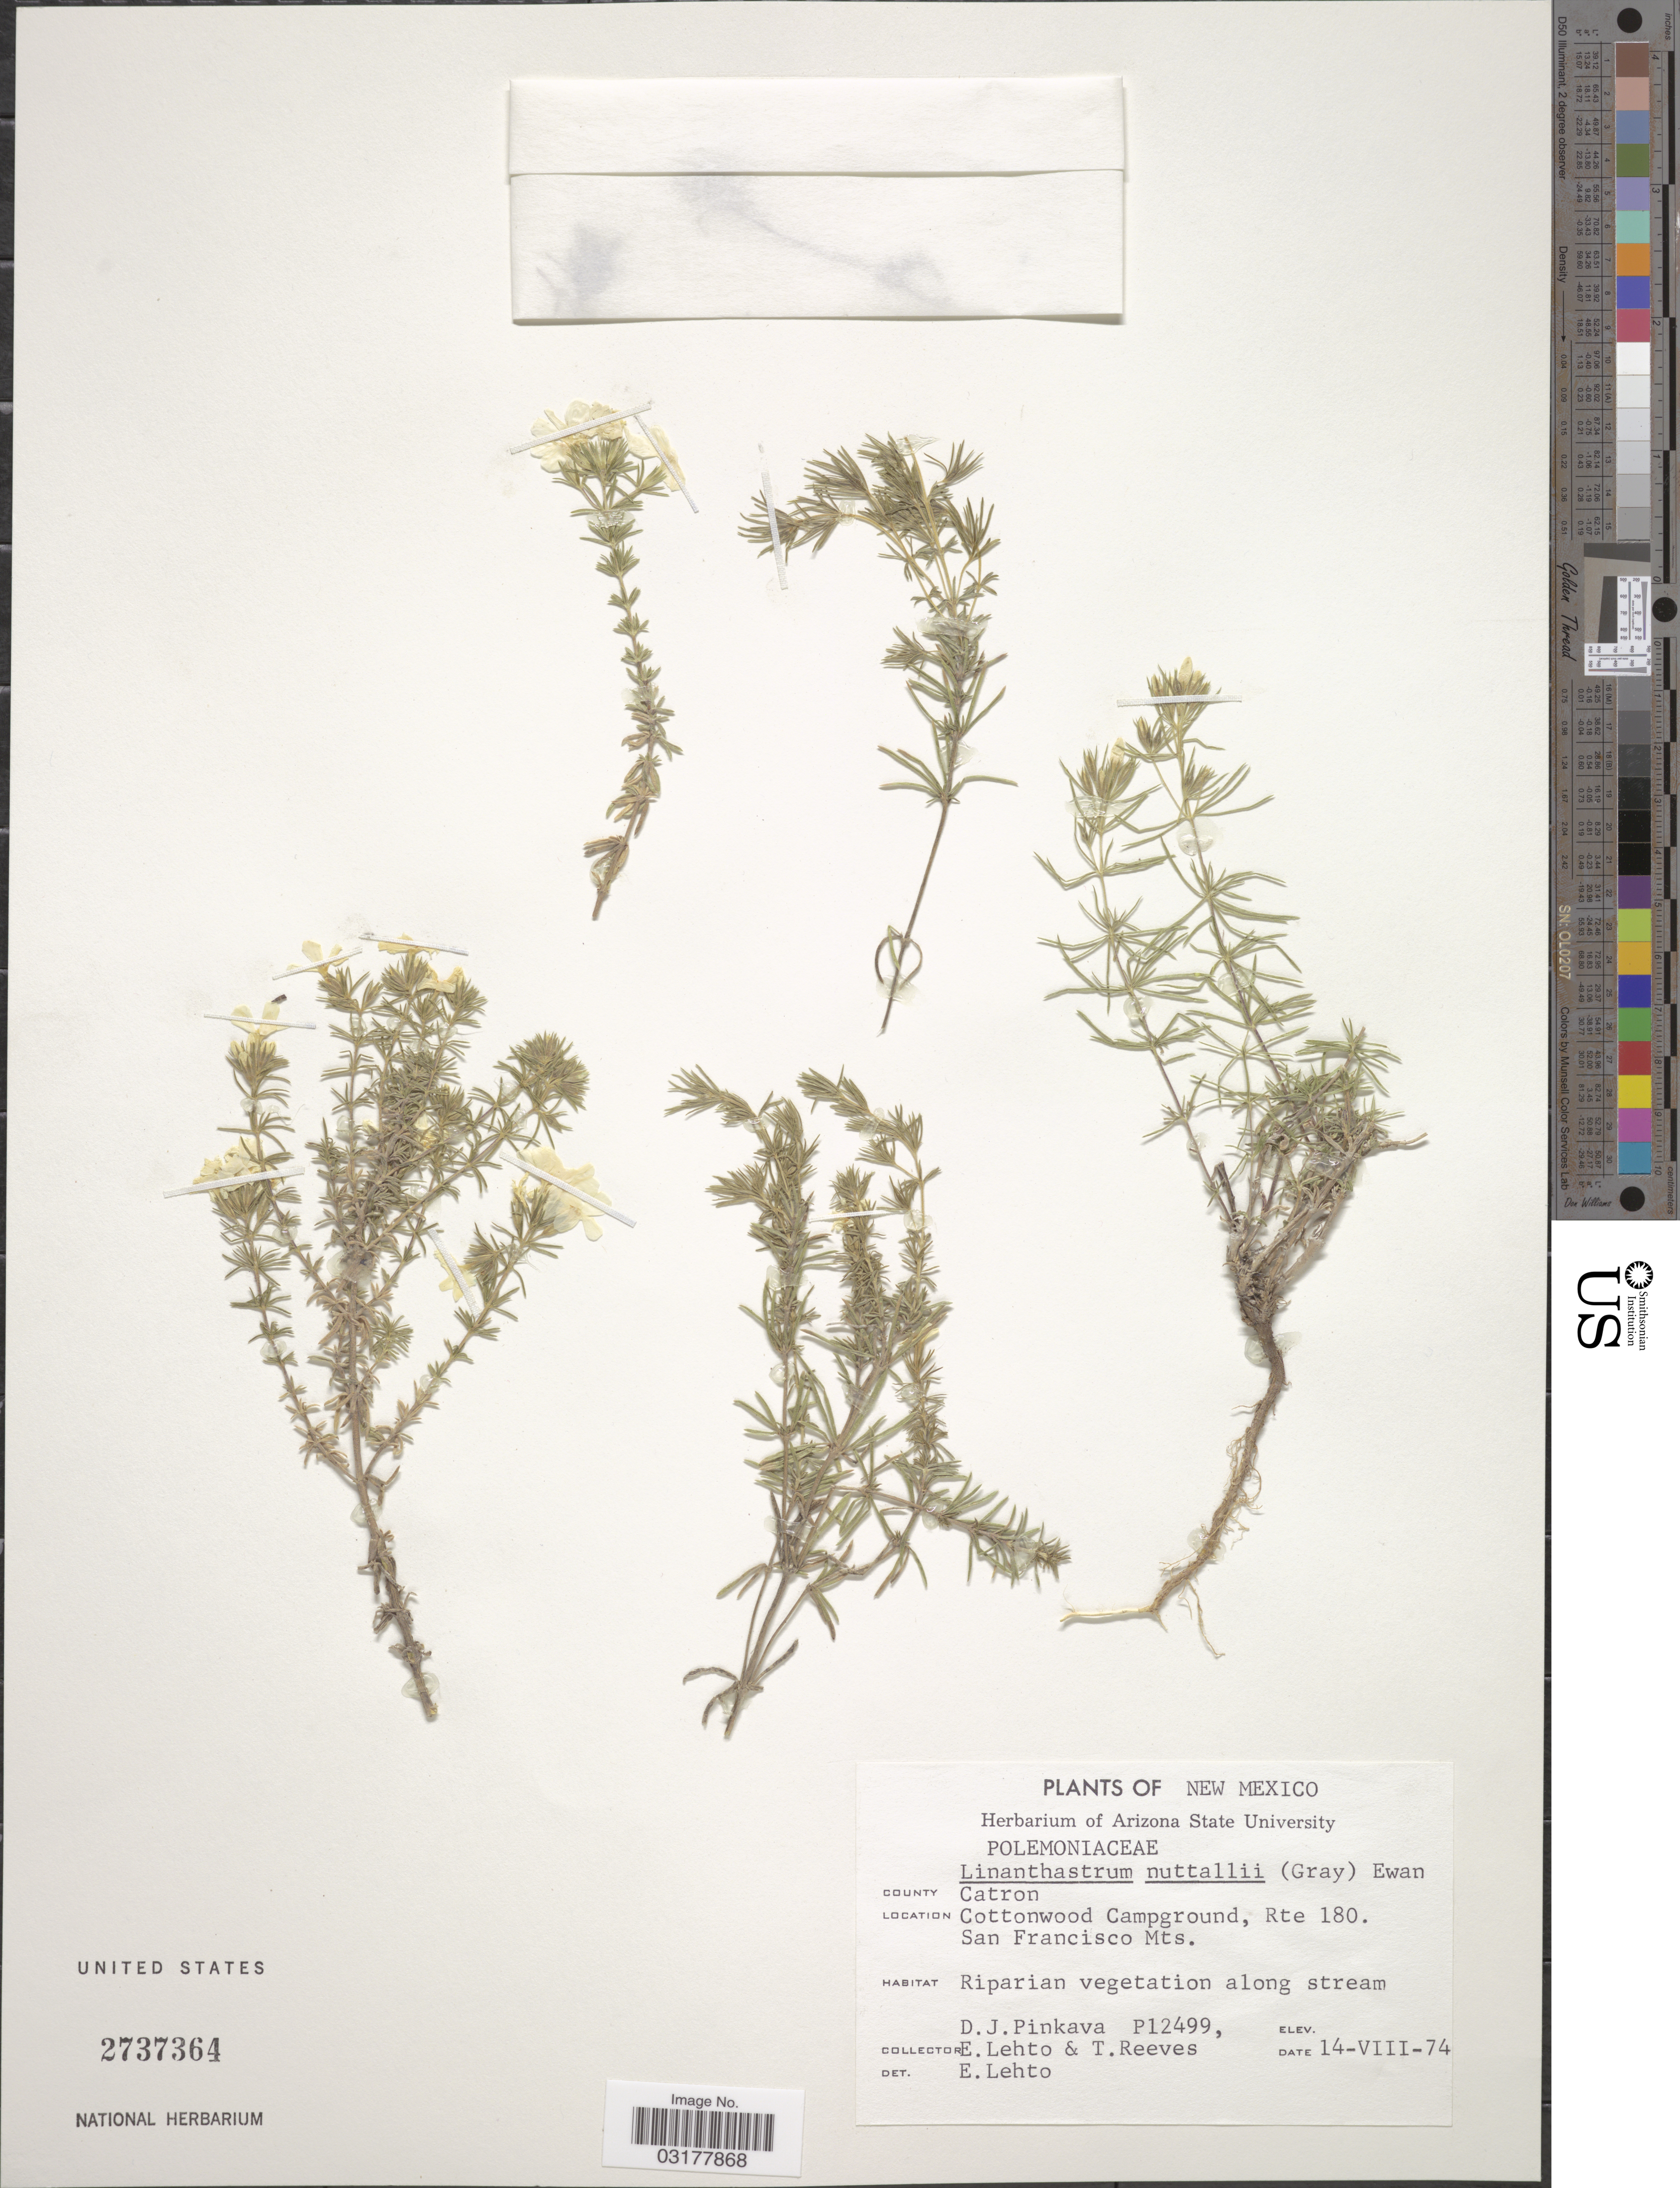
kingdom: Plantae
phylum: Tracheophyta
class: Magnoliopsida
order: Ericales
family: Polemoniaceae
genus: Leptosiphon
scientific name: Leptosiphon nuttallii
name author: (A. Gray) J.M. Porter & L.A. Johnson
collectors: D. J. Pinkava, E. Lehto & T. Reeves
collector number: P12499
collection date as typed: Transcribed d/m/y: 14/8/74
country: United States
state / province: New Mexico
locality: County Catron. Cottonwood Campground, Rte 180. San Francisco Mts.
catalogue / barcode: US 2737364